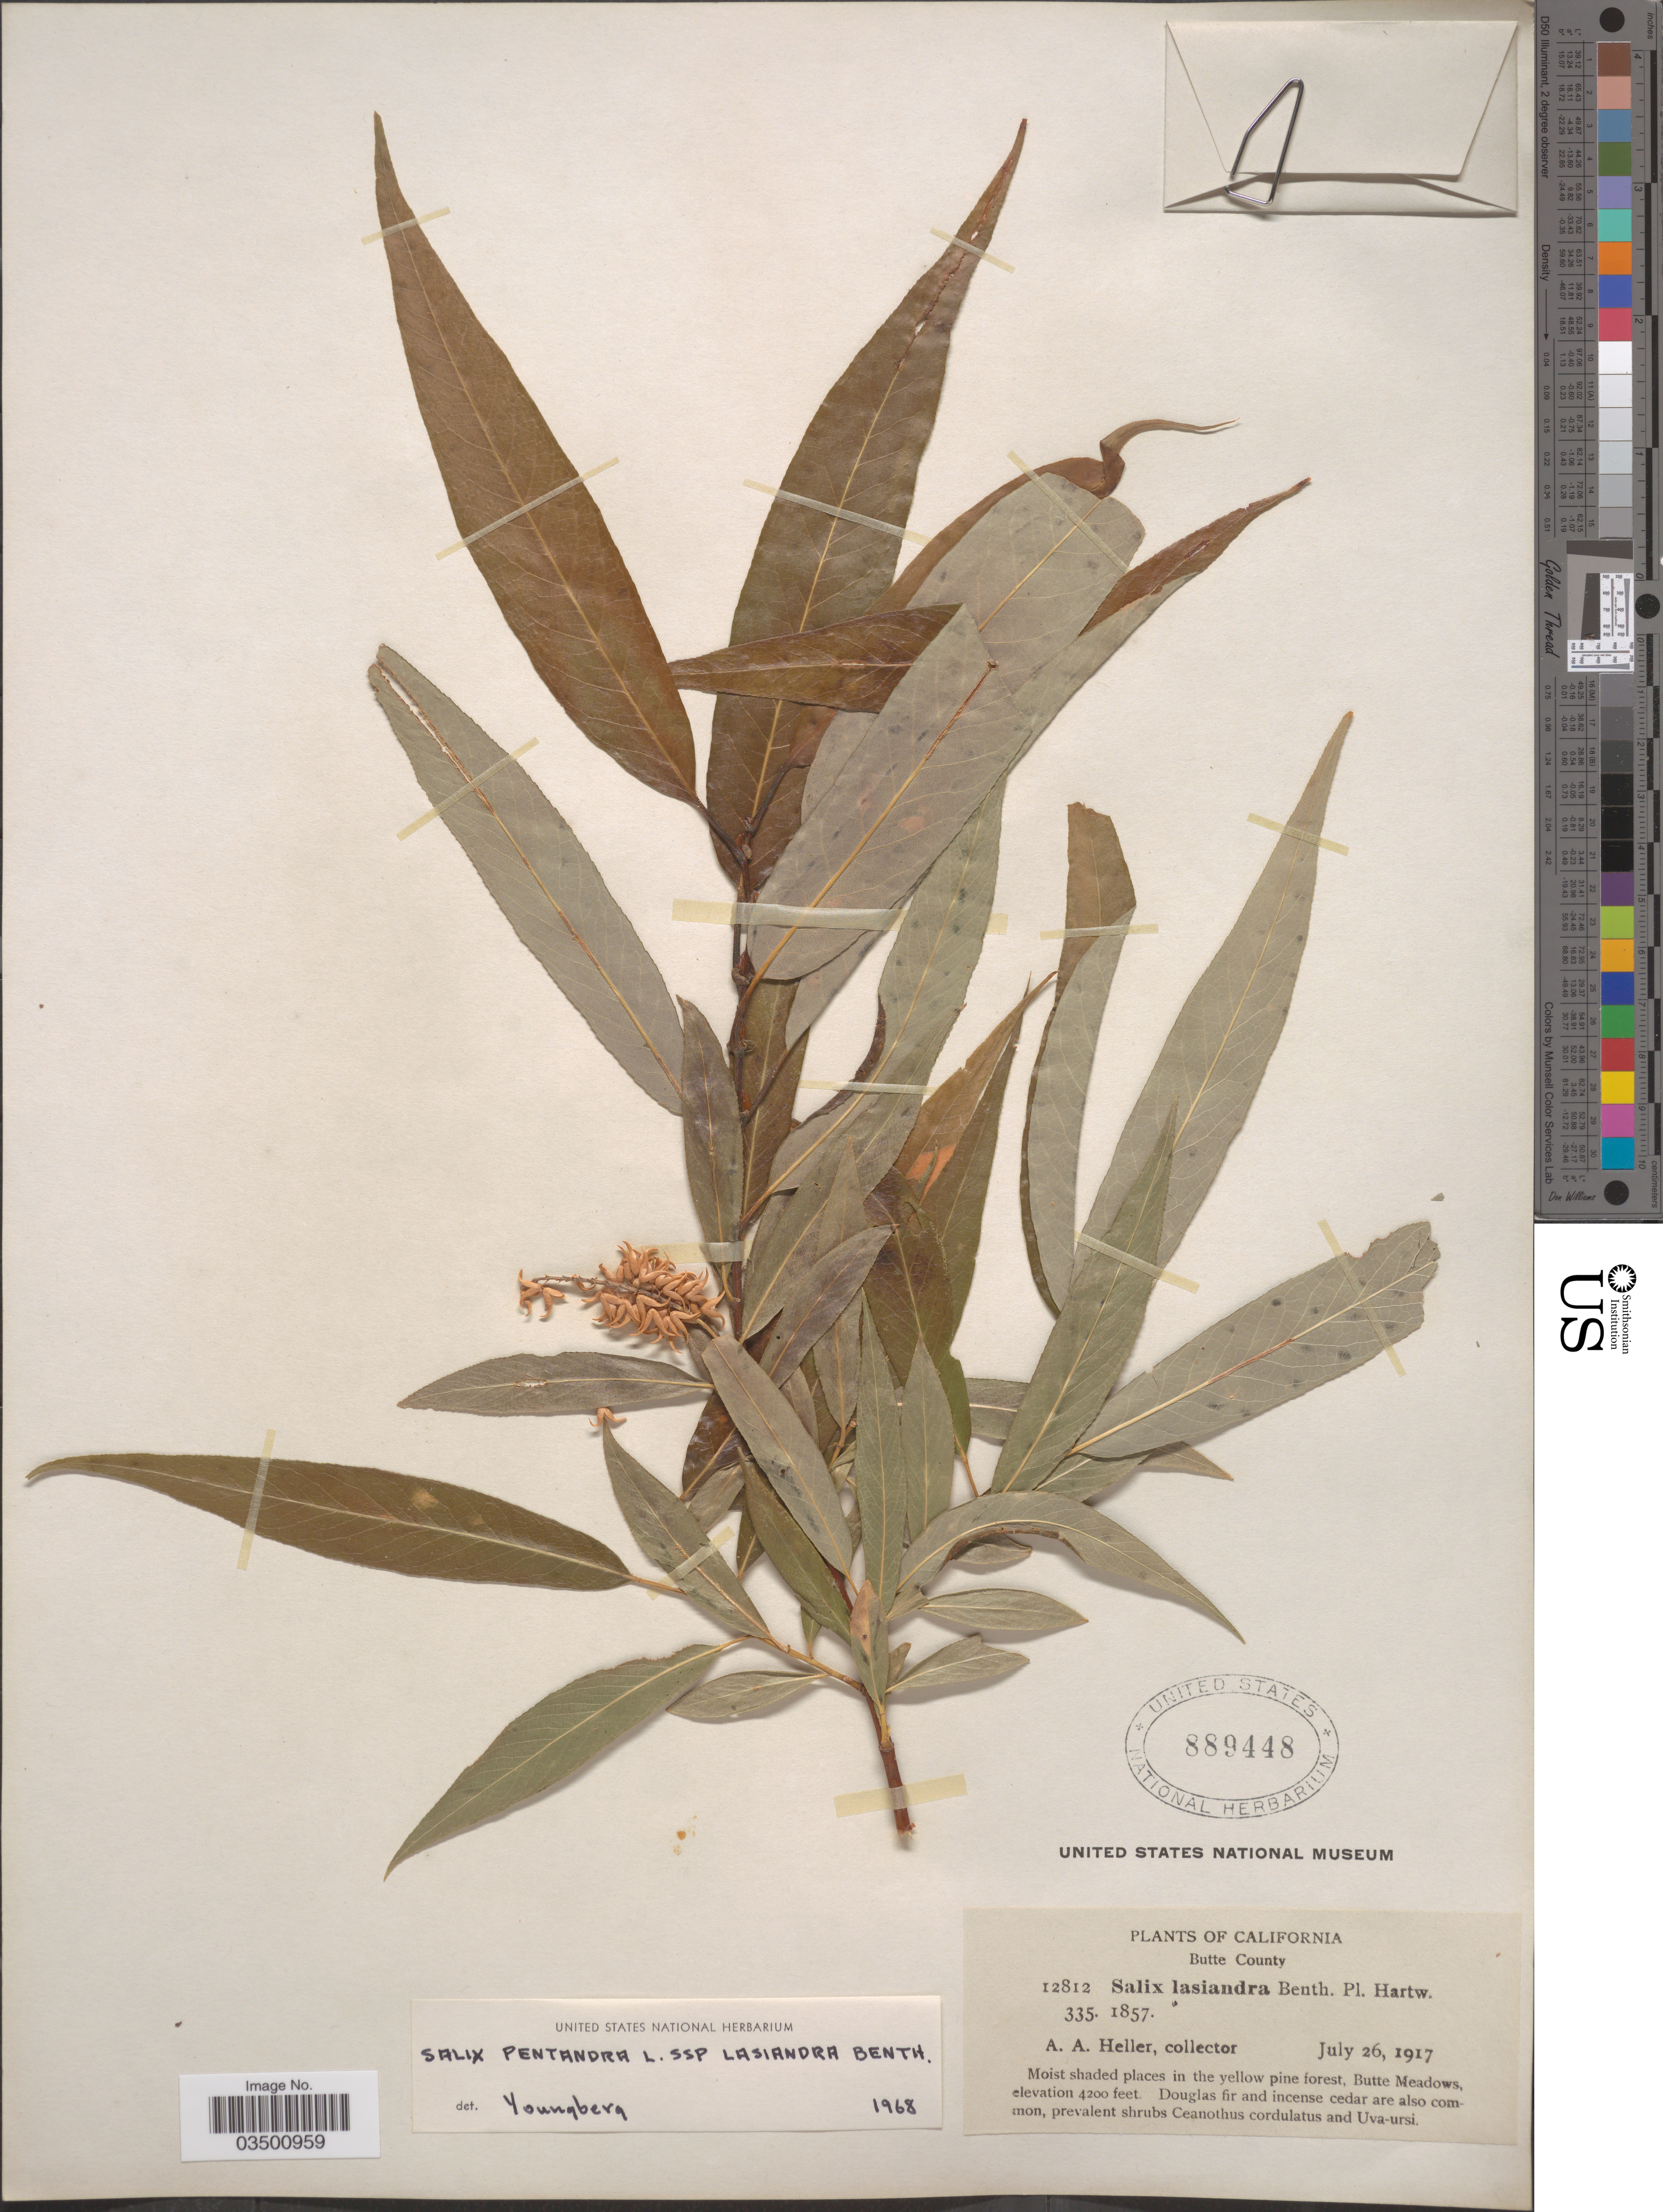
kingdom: Plantae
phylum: Tracheophyta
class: Magnoliopsida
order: Malpighiales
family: Salicaceae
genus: Salix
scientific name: Salix lasiandra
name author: Benth.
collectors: A. A. Heller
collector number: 12812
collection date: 1917-07-26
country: United States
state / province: California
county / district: Butte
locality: Butte County. Butte Meadows.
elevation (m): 1280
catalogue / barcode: US 889448